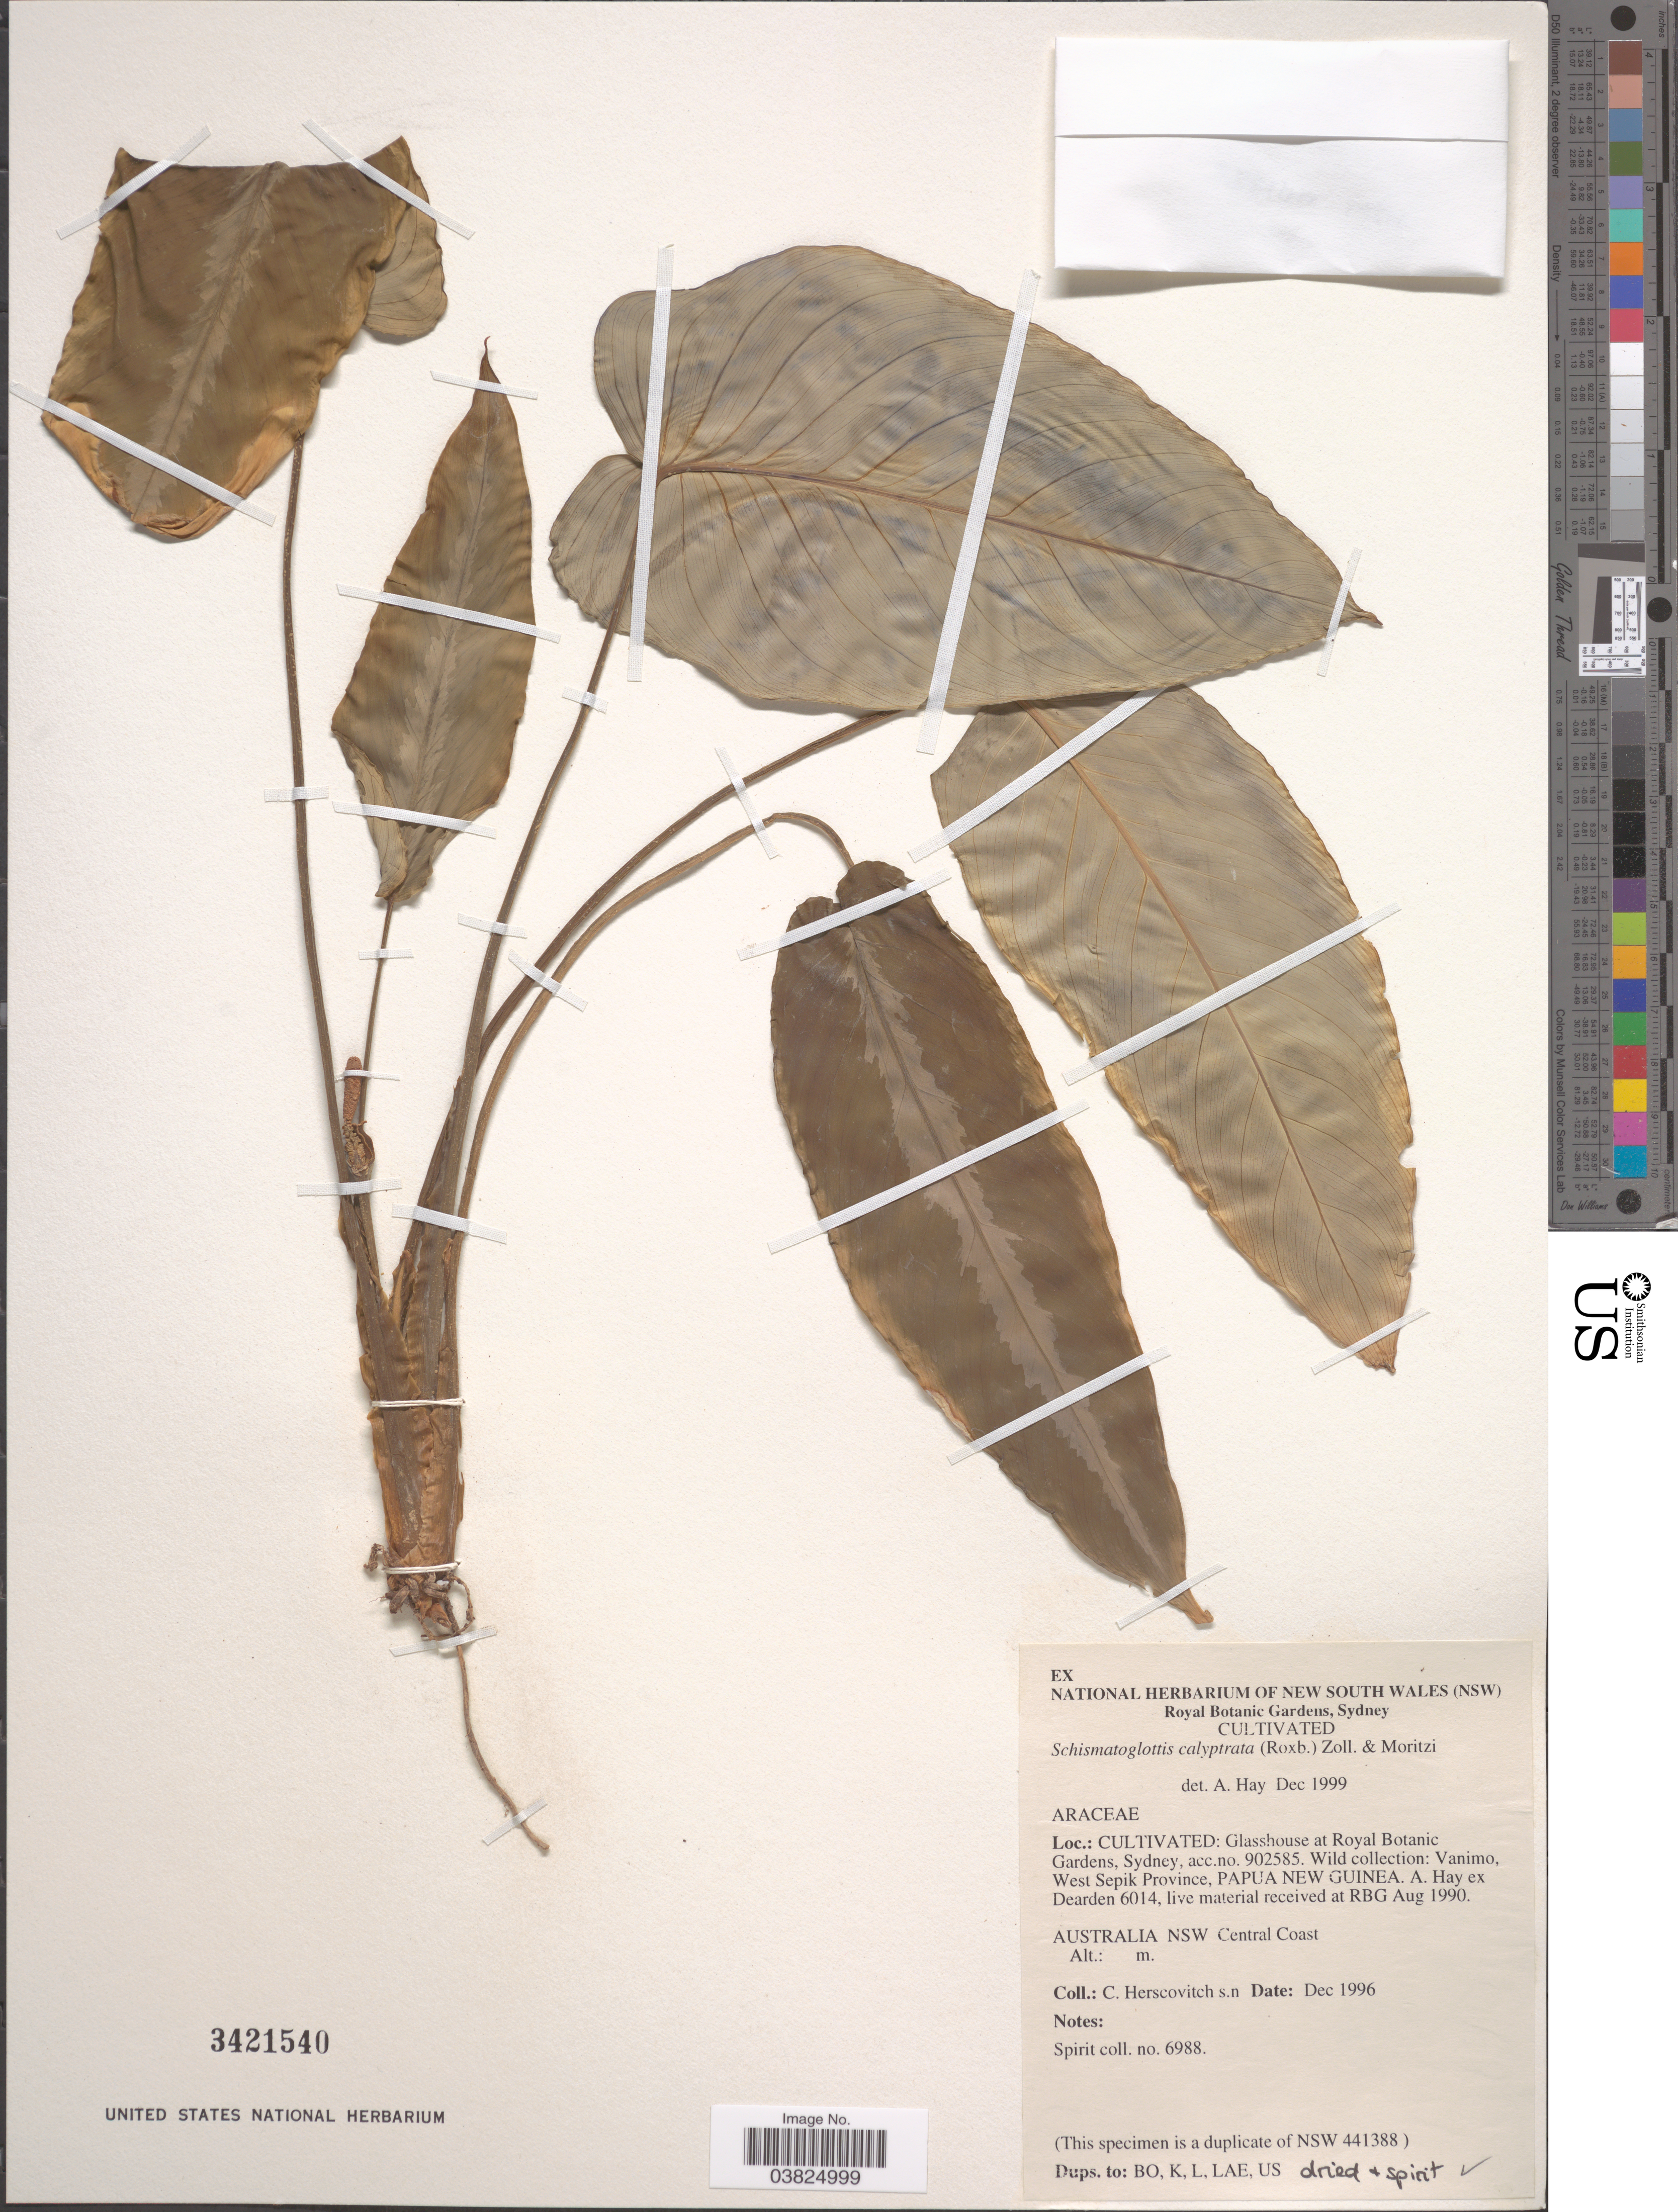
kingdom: Plantae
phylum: Tracheophyta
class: Liliopsida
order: Alismatales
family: Araceae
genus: Schismatoglottis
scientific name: Schismatoglottis calyptrata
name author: Zoll. & Moritzi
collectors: C. Herscovitch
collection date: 1996-12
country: Australia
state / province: New South Wales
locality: Glasshouse at Royal Botanic Gardens, Sydney. Central Coast.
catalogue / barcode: US 3421540